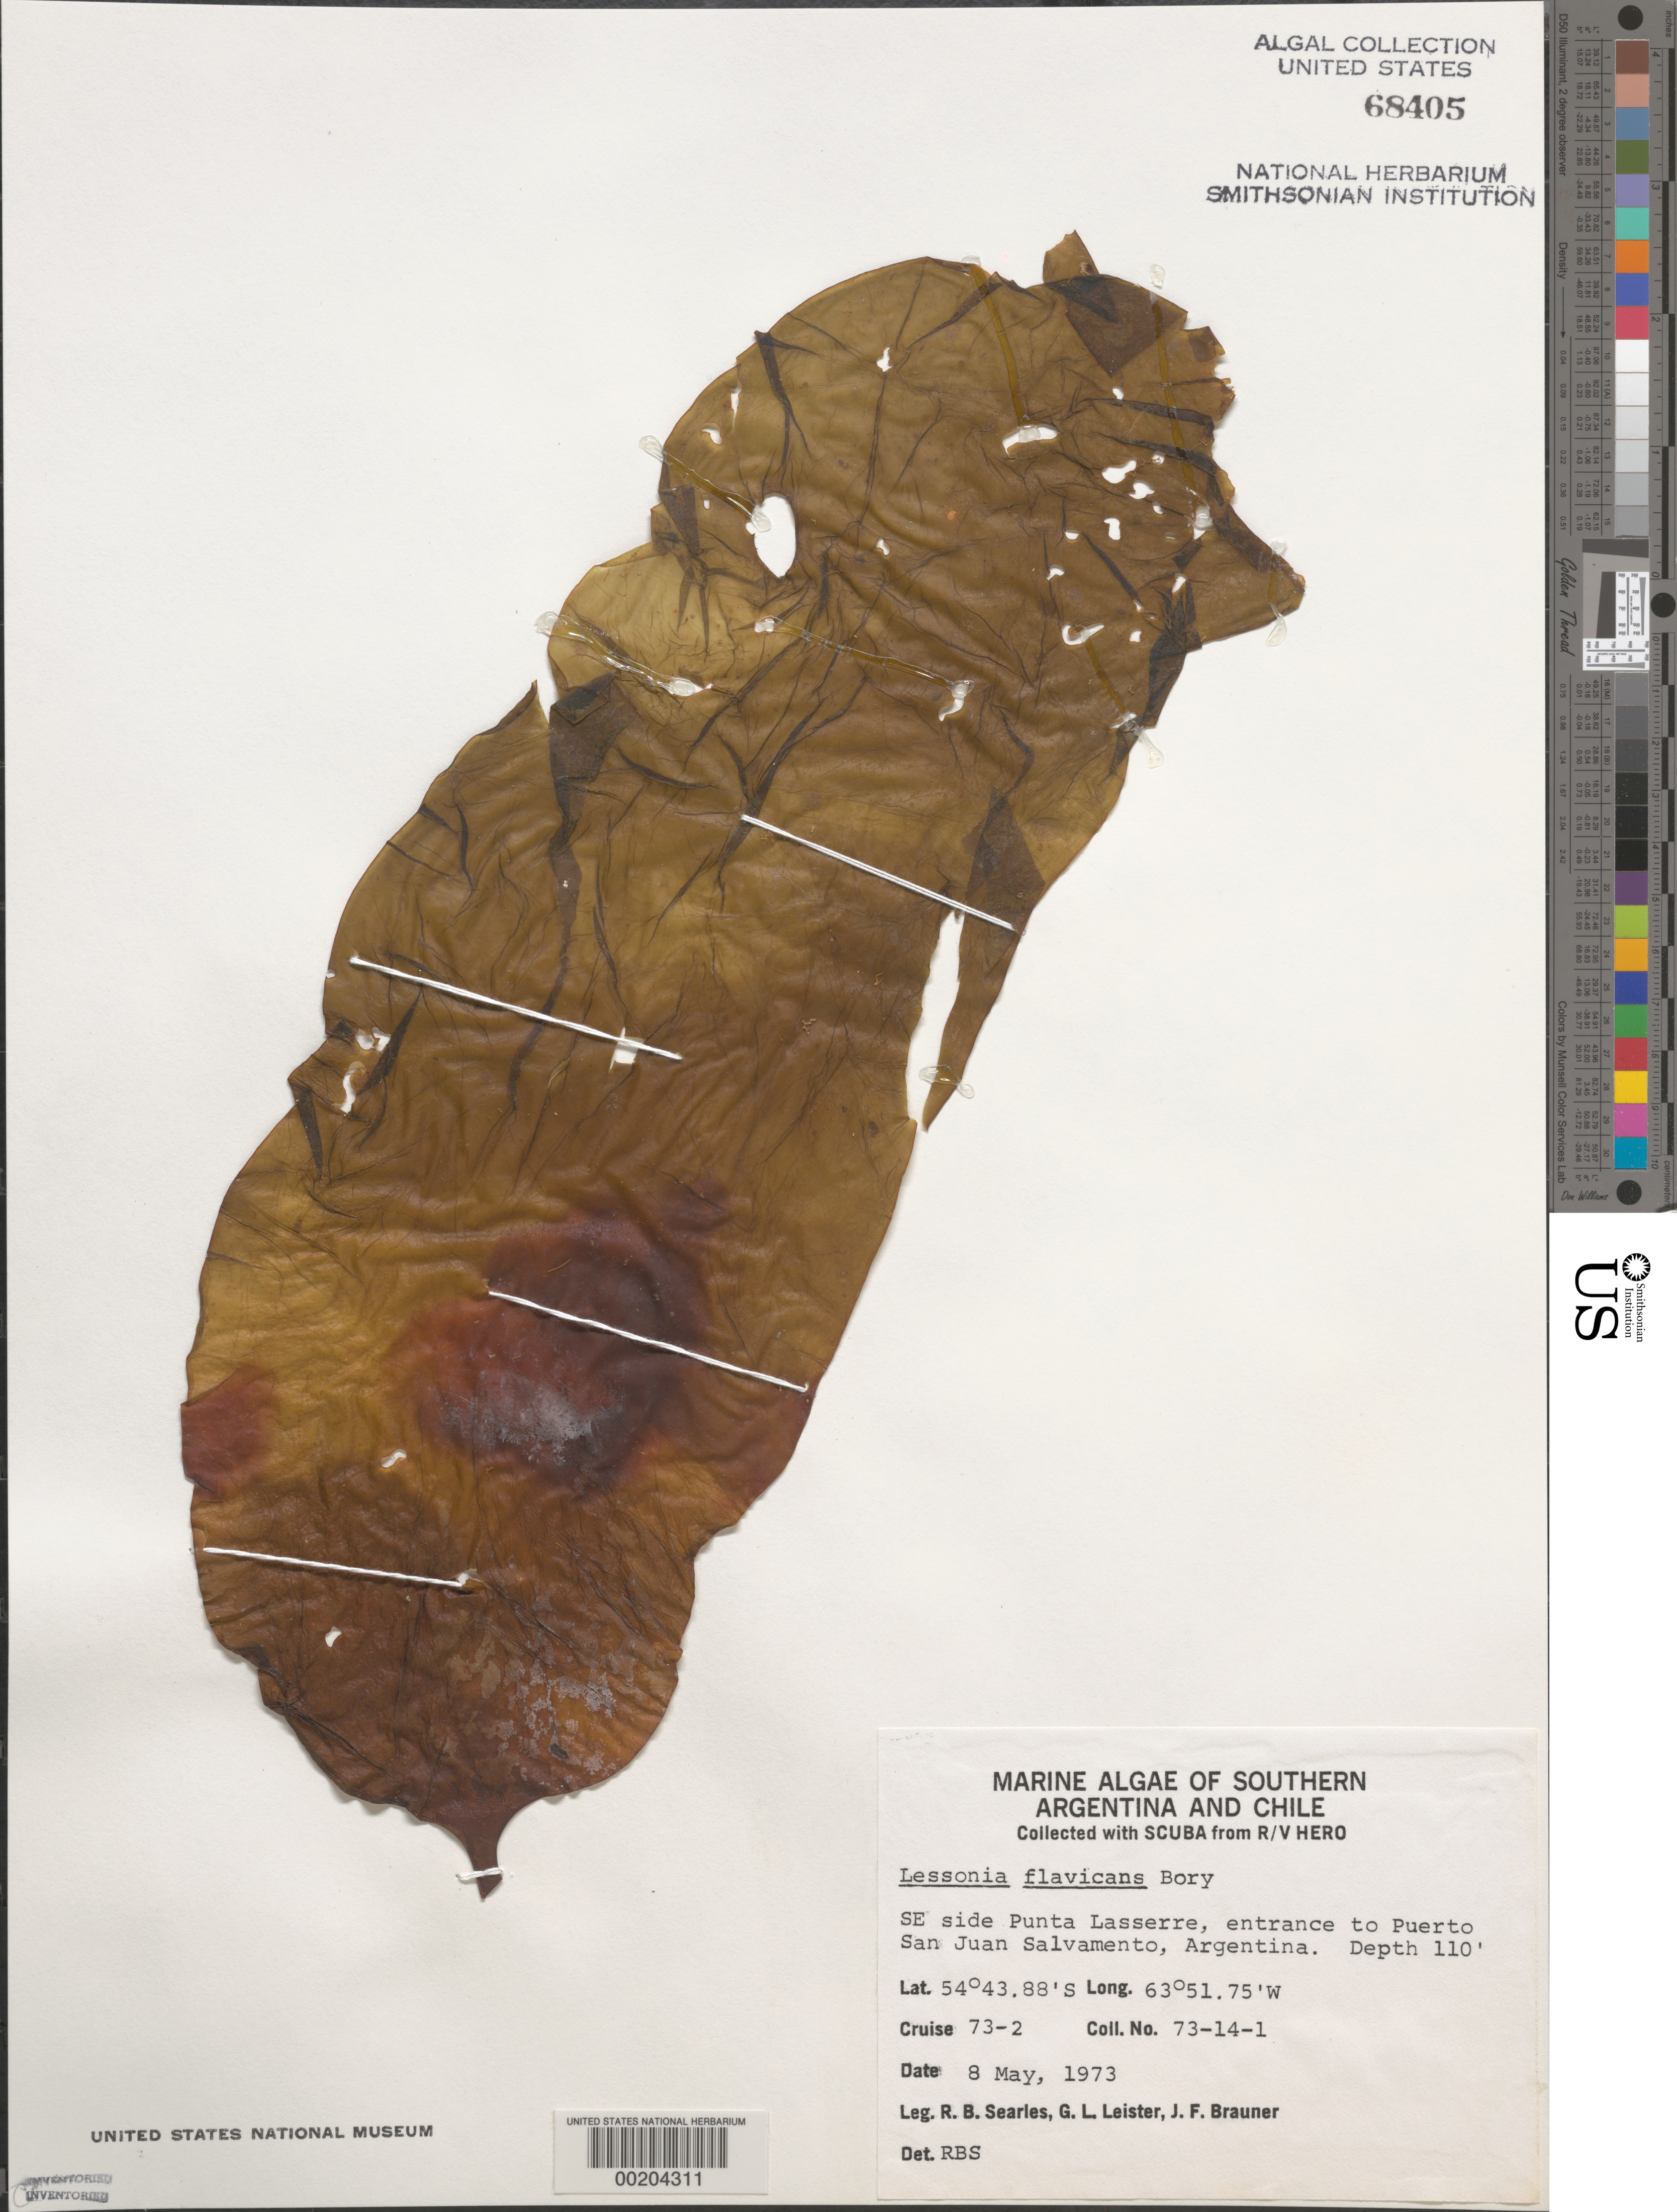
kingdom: Chromista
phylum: Ochrophyta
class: Phaeophyceae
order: Laminariales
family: Lessoniaceae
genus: Lessonia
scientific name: Lessonia flavicans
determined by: Searles, R. B.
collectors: R. Searles, G. Leister & J. F. Brauner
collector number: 73-14-1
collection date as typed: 08 May 1973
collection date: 1973-05-08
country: Argentina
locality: Punta Lasserre, Puerto San Juan Salvamento entrance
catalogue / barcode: US 68405